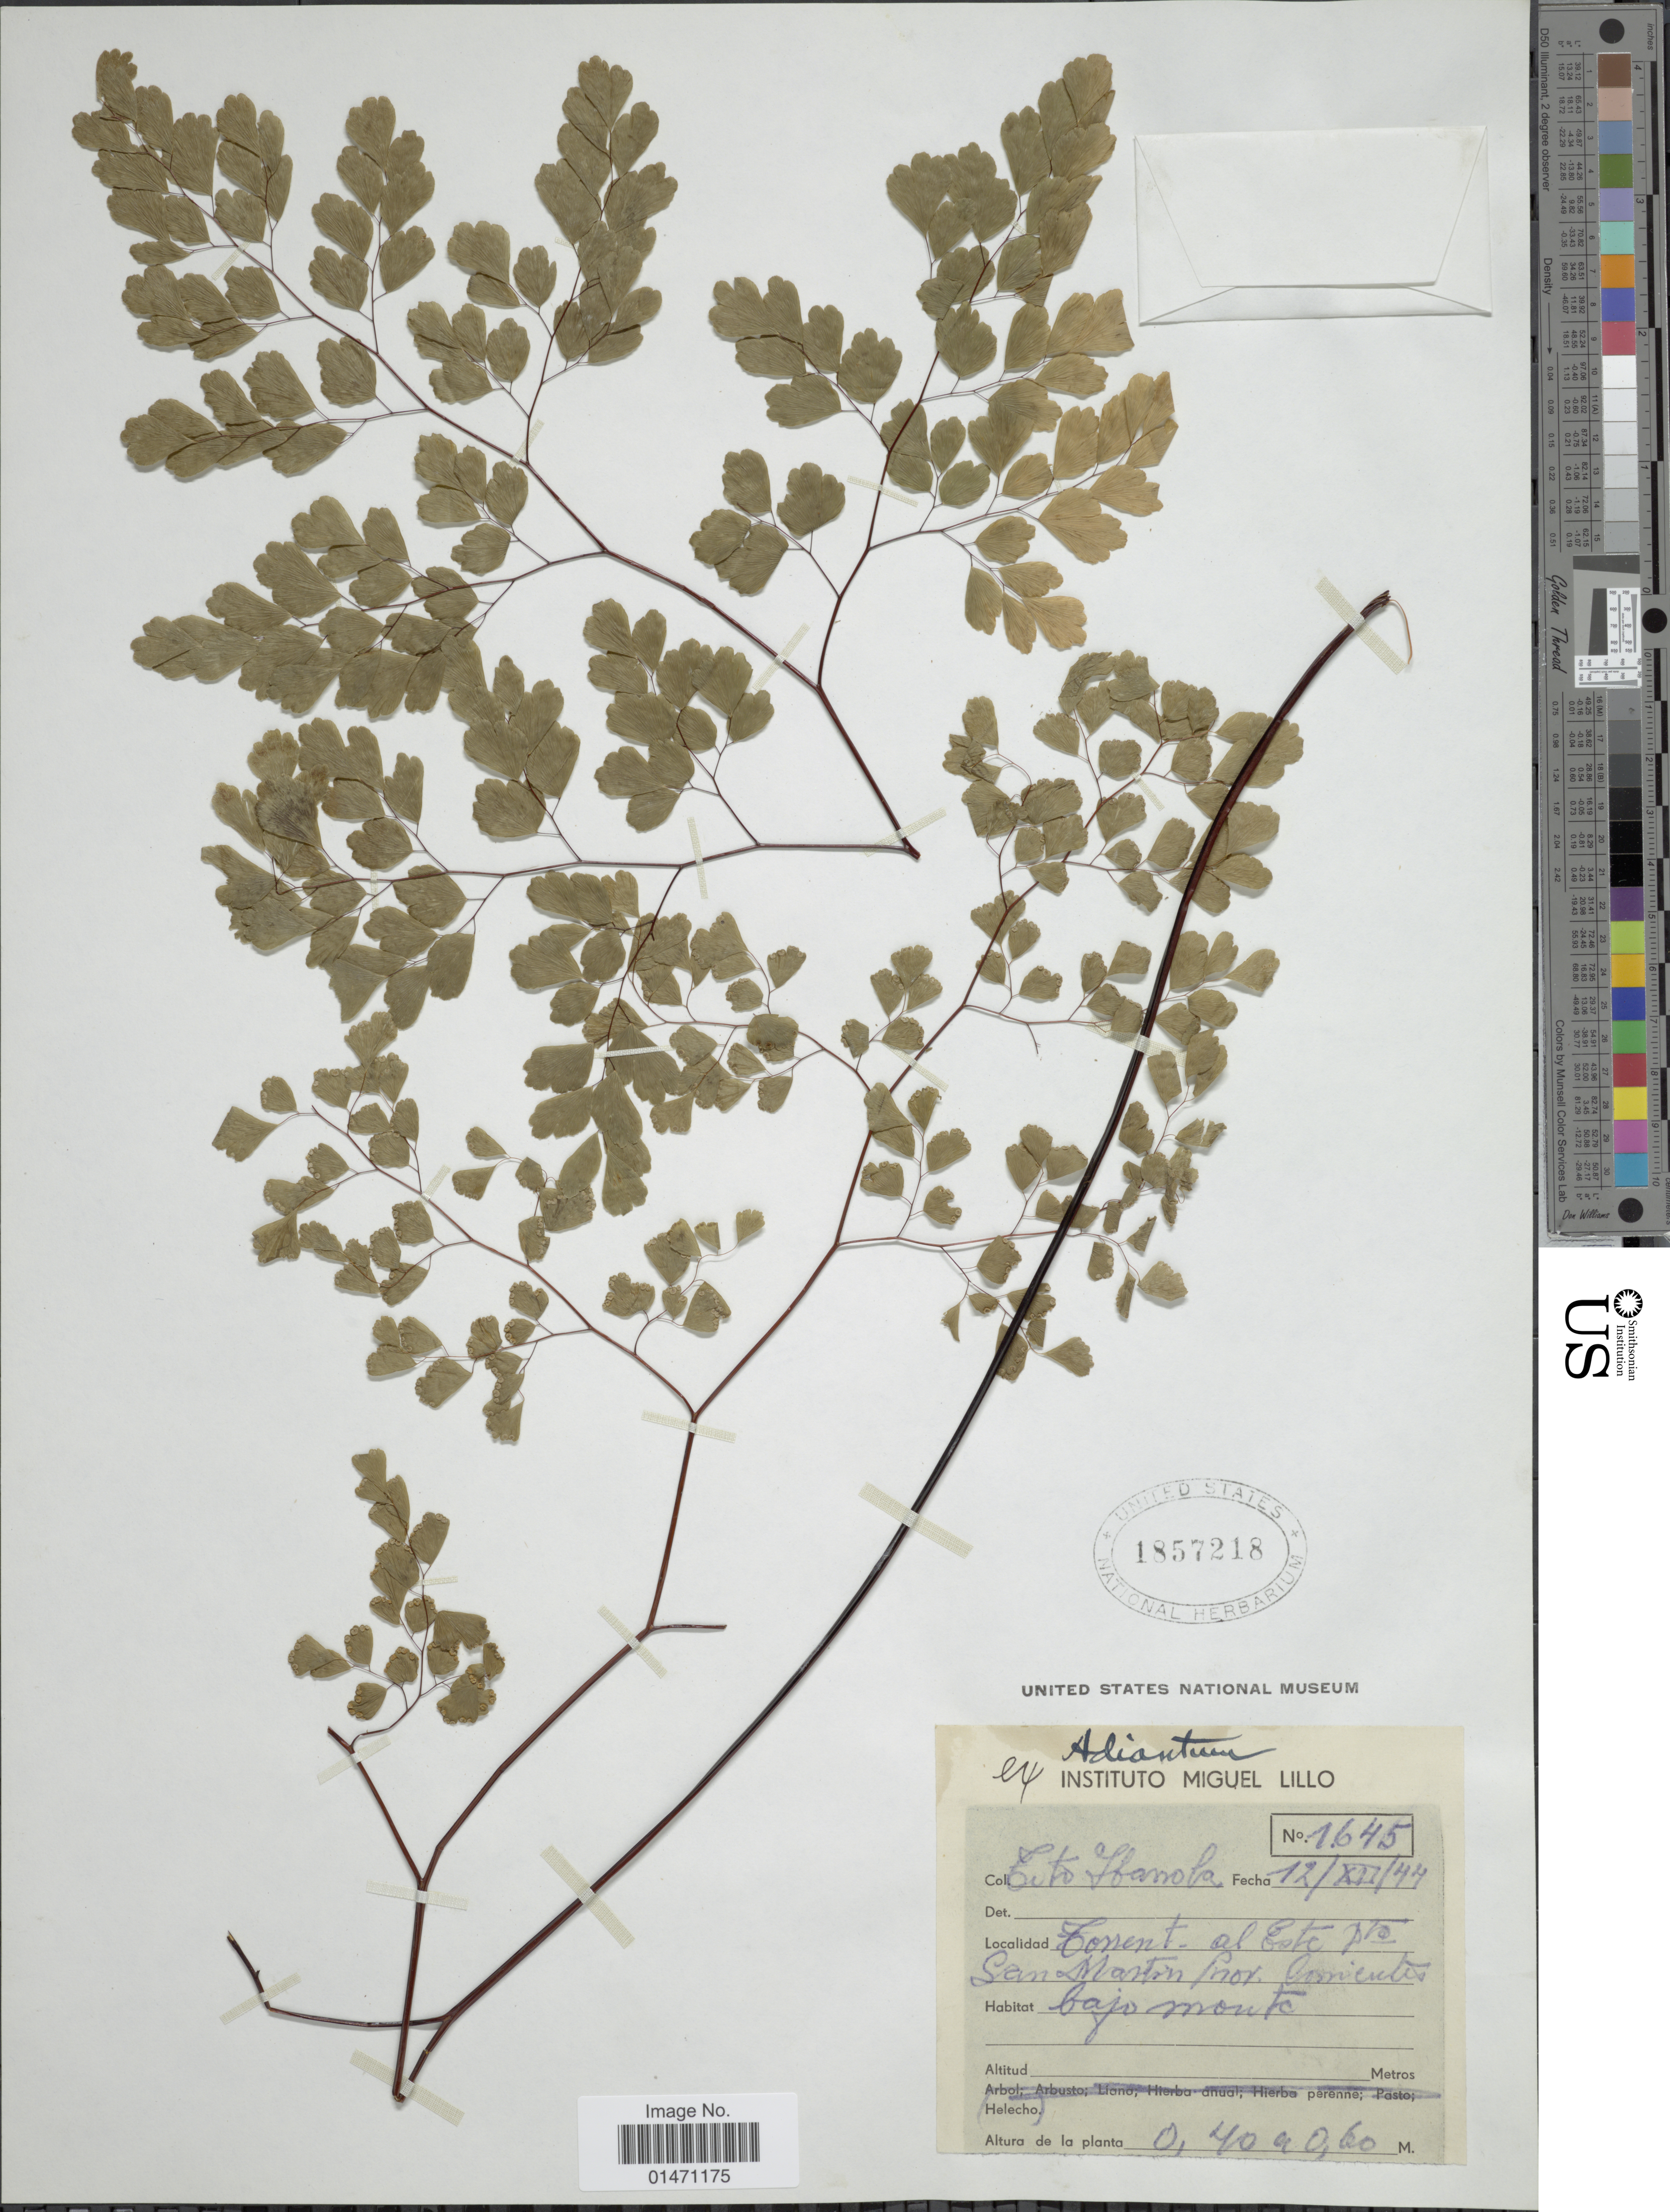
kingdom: Plantae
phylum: Tracheophyta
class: Polypodiopsida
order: Polypodiales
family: Pteridaceae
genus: Adiantum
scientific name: Adiantum pseudotinctum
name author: Hieron.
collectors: T. Itamota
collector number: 1645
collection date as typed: Transcribed d/m/y: 12/12/44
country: Argentina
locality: Bajo monte, Torrent al Este, Dto. San Martin, Prov. Corrientes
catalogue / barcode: US 1857218